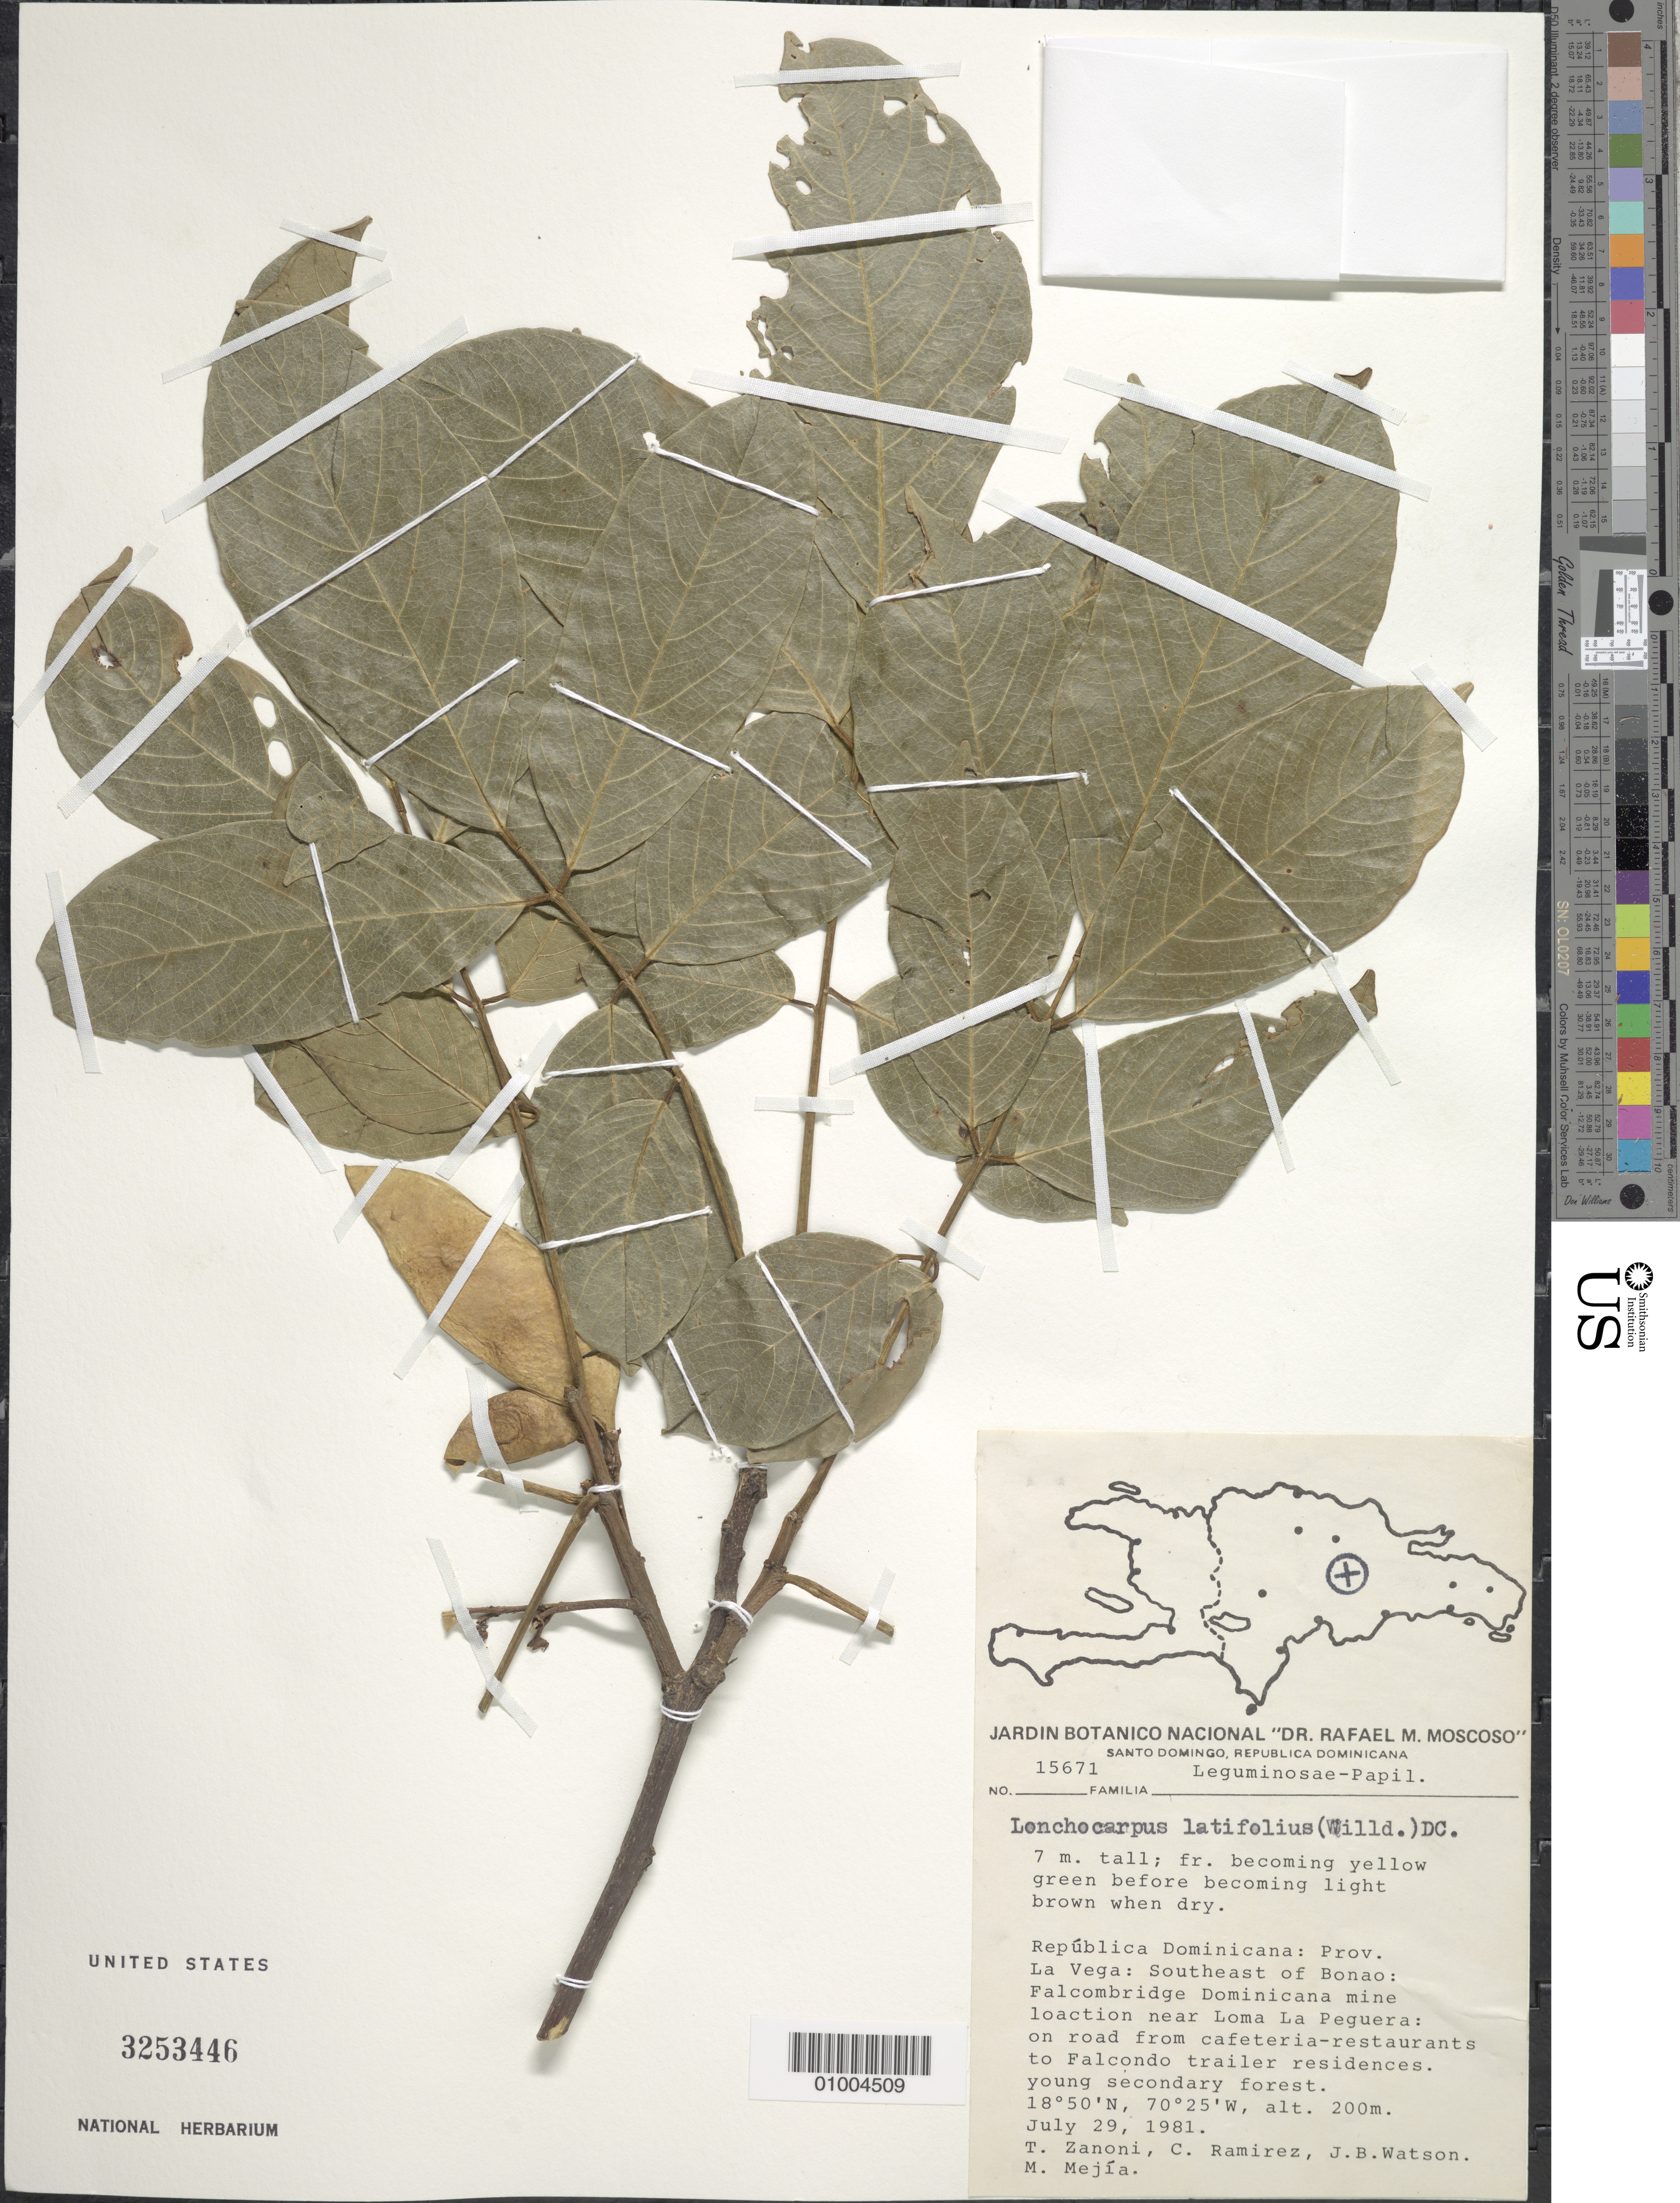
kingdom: Plantae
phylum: Tracheophyta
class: Magnoliopsida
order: Fabales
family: Fabaceae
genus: Lonchocarpus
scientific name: Lonchocarpus latifolius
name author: (Willd.) Kunth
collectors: T. A. Zanoni, C. Ramirez, J. B. Watson & M. M. Mejía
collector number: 15671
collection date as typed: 29 Jul 1981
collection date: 1981-07-29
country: Dominican Republic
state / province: La Vega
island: Hispaniola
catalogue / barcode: US 3253446